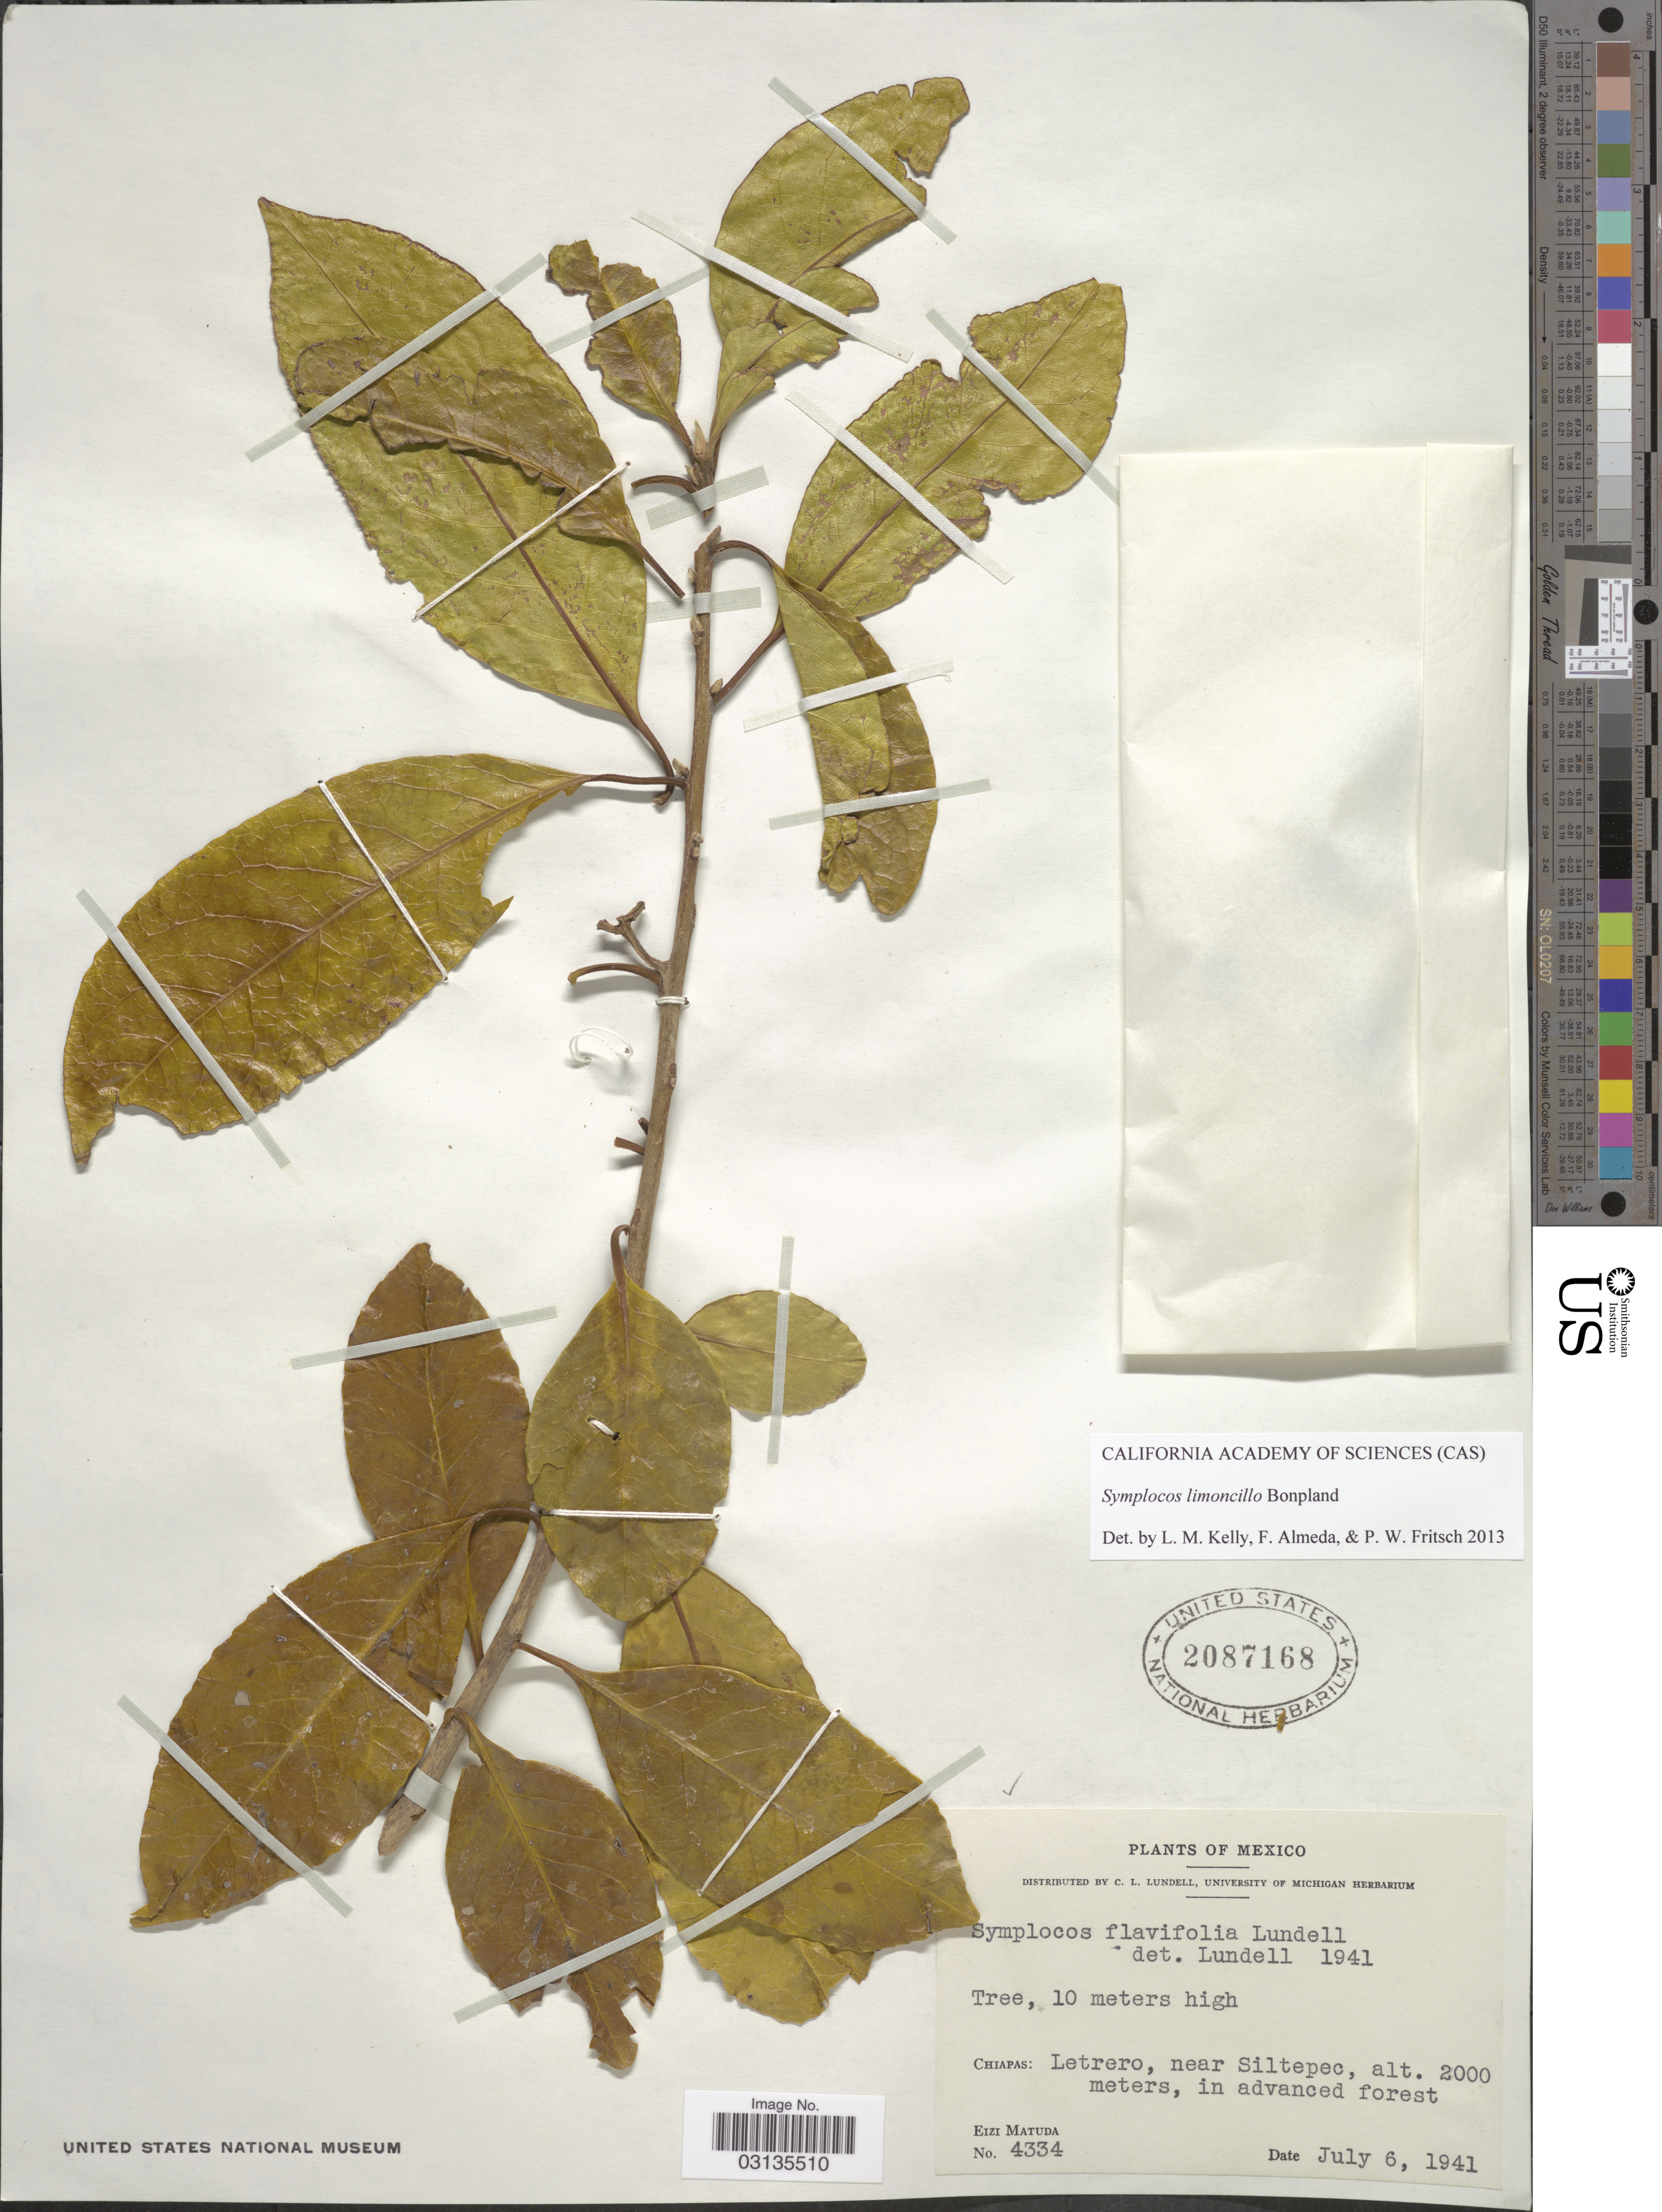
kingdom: Plantae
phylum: Tracheophyta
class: Magnoliopsida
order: Ericales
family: Symplocaceae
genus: Symplocos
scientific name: Symplocos limoncillo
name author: Bonpl.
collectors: E. Matuda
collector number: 4334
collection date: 1941-07-06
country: Mexico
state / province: Chiapas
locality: Letrero, near Siltepec.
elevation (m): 2000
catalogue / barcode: US 2087168